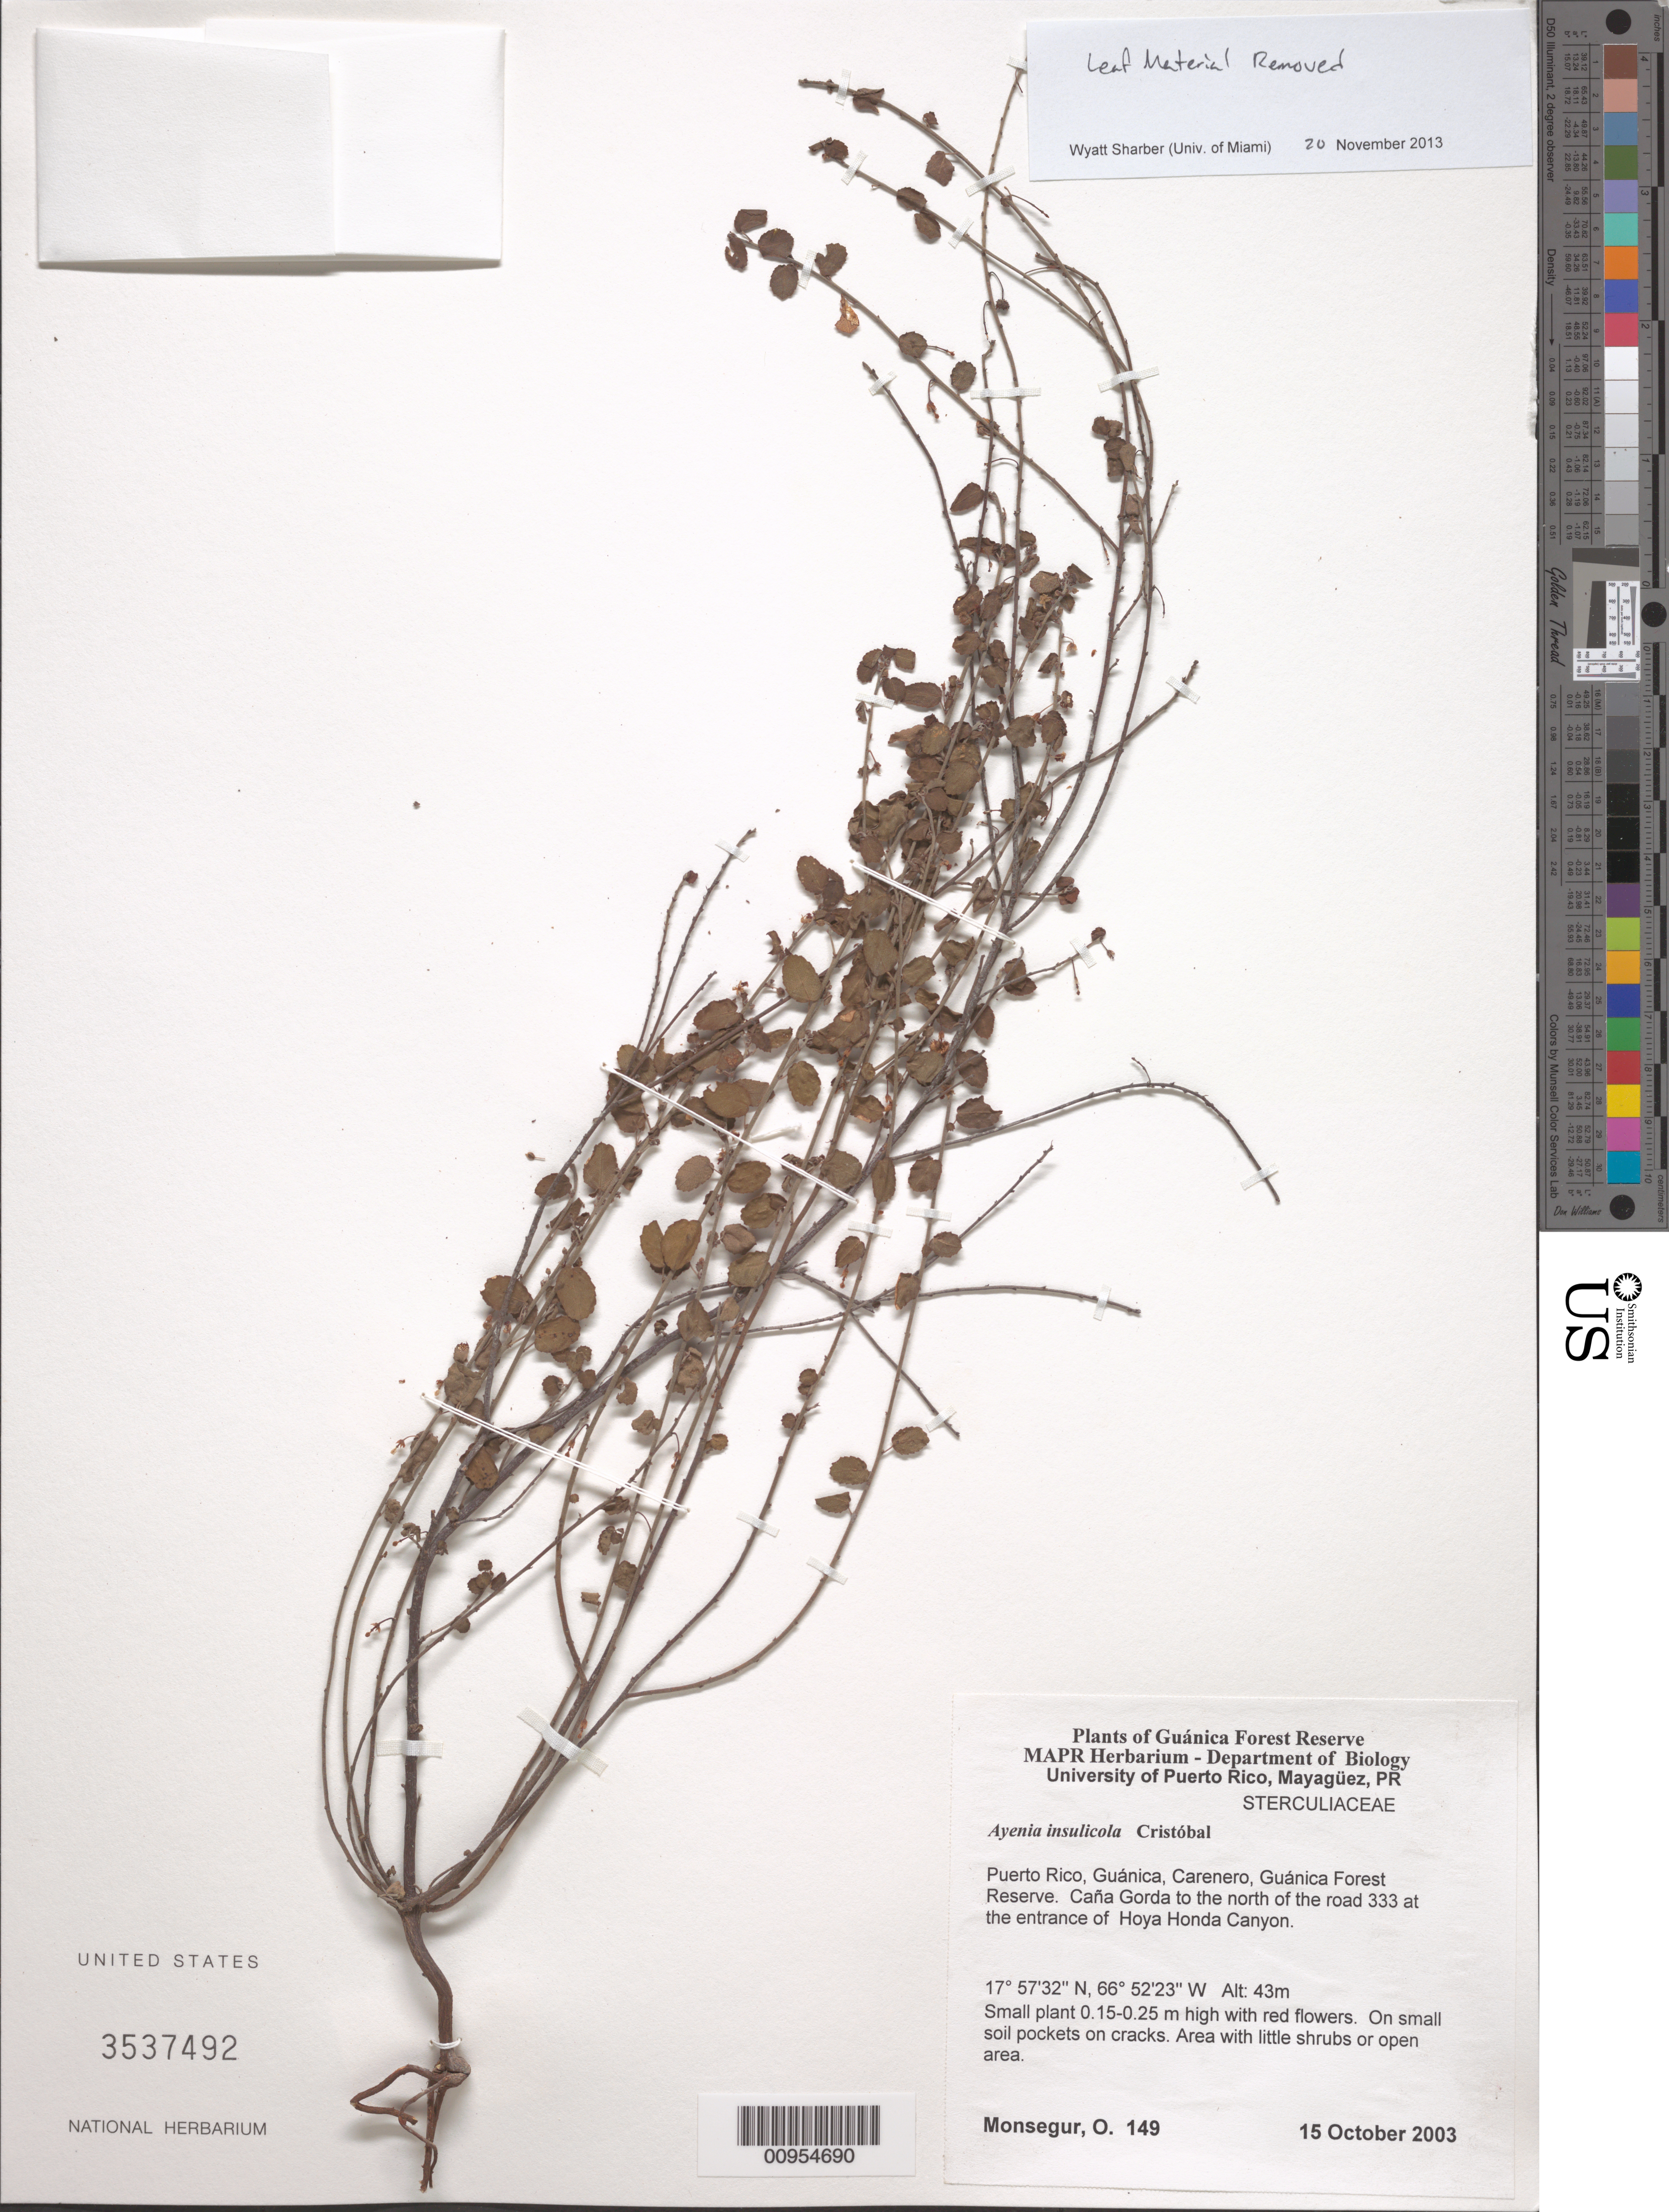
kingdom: Plantae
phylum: Tracheophyta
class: Magnoliopsida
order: Malvales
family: Malvaceae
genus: Ayenia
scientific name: Ayenia insulicola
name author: Cristóbal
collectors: O. Monsegur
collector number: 149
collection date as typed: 15 Oct 2003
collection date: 2003-10-15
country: Puerto Rico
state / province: Guánica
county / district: Carenero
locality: Guánica Forest Reserve. Caña Gorda to the north of the road 333 at the entrance of Hoya Honda Canyon.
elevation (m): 43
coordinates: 17.57322, 66.52234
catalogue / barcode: US 3537492